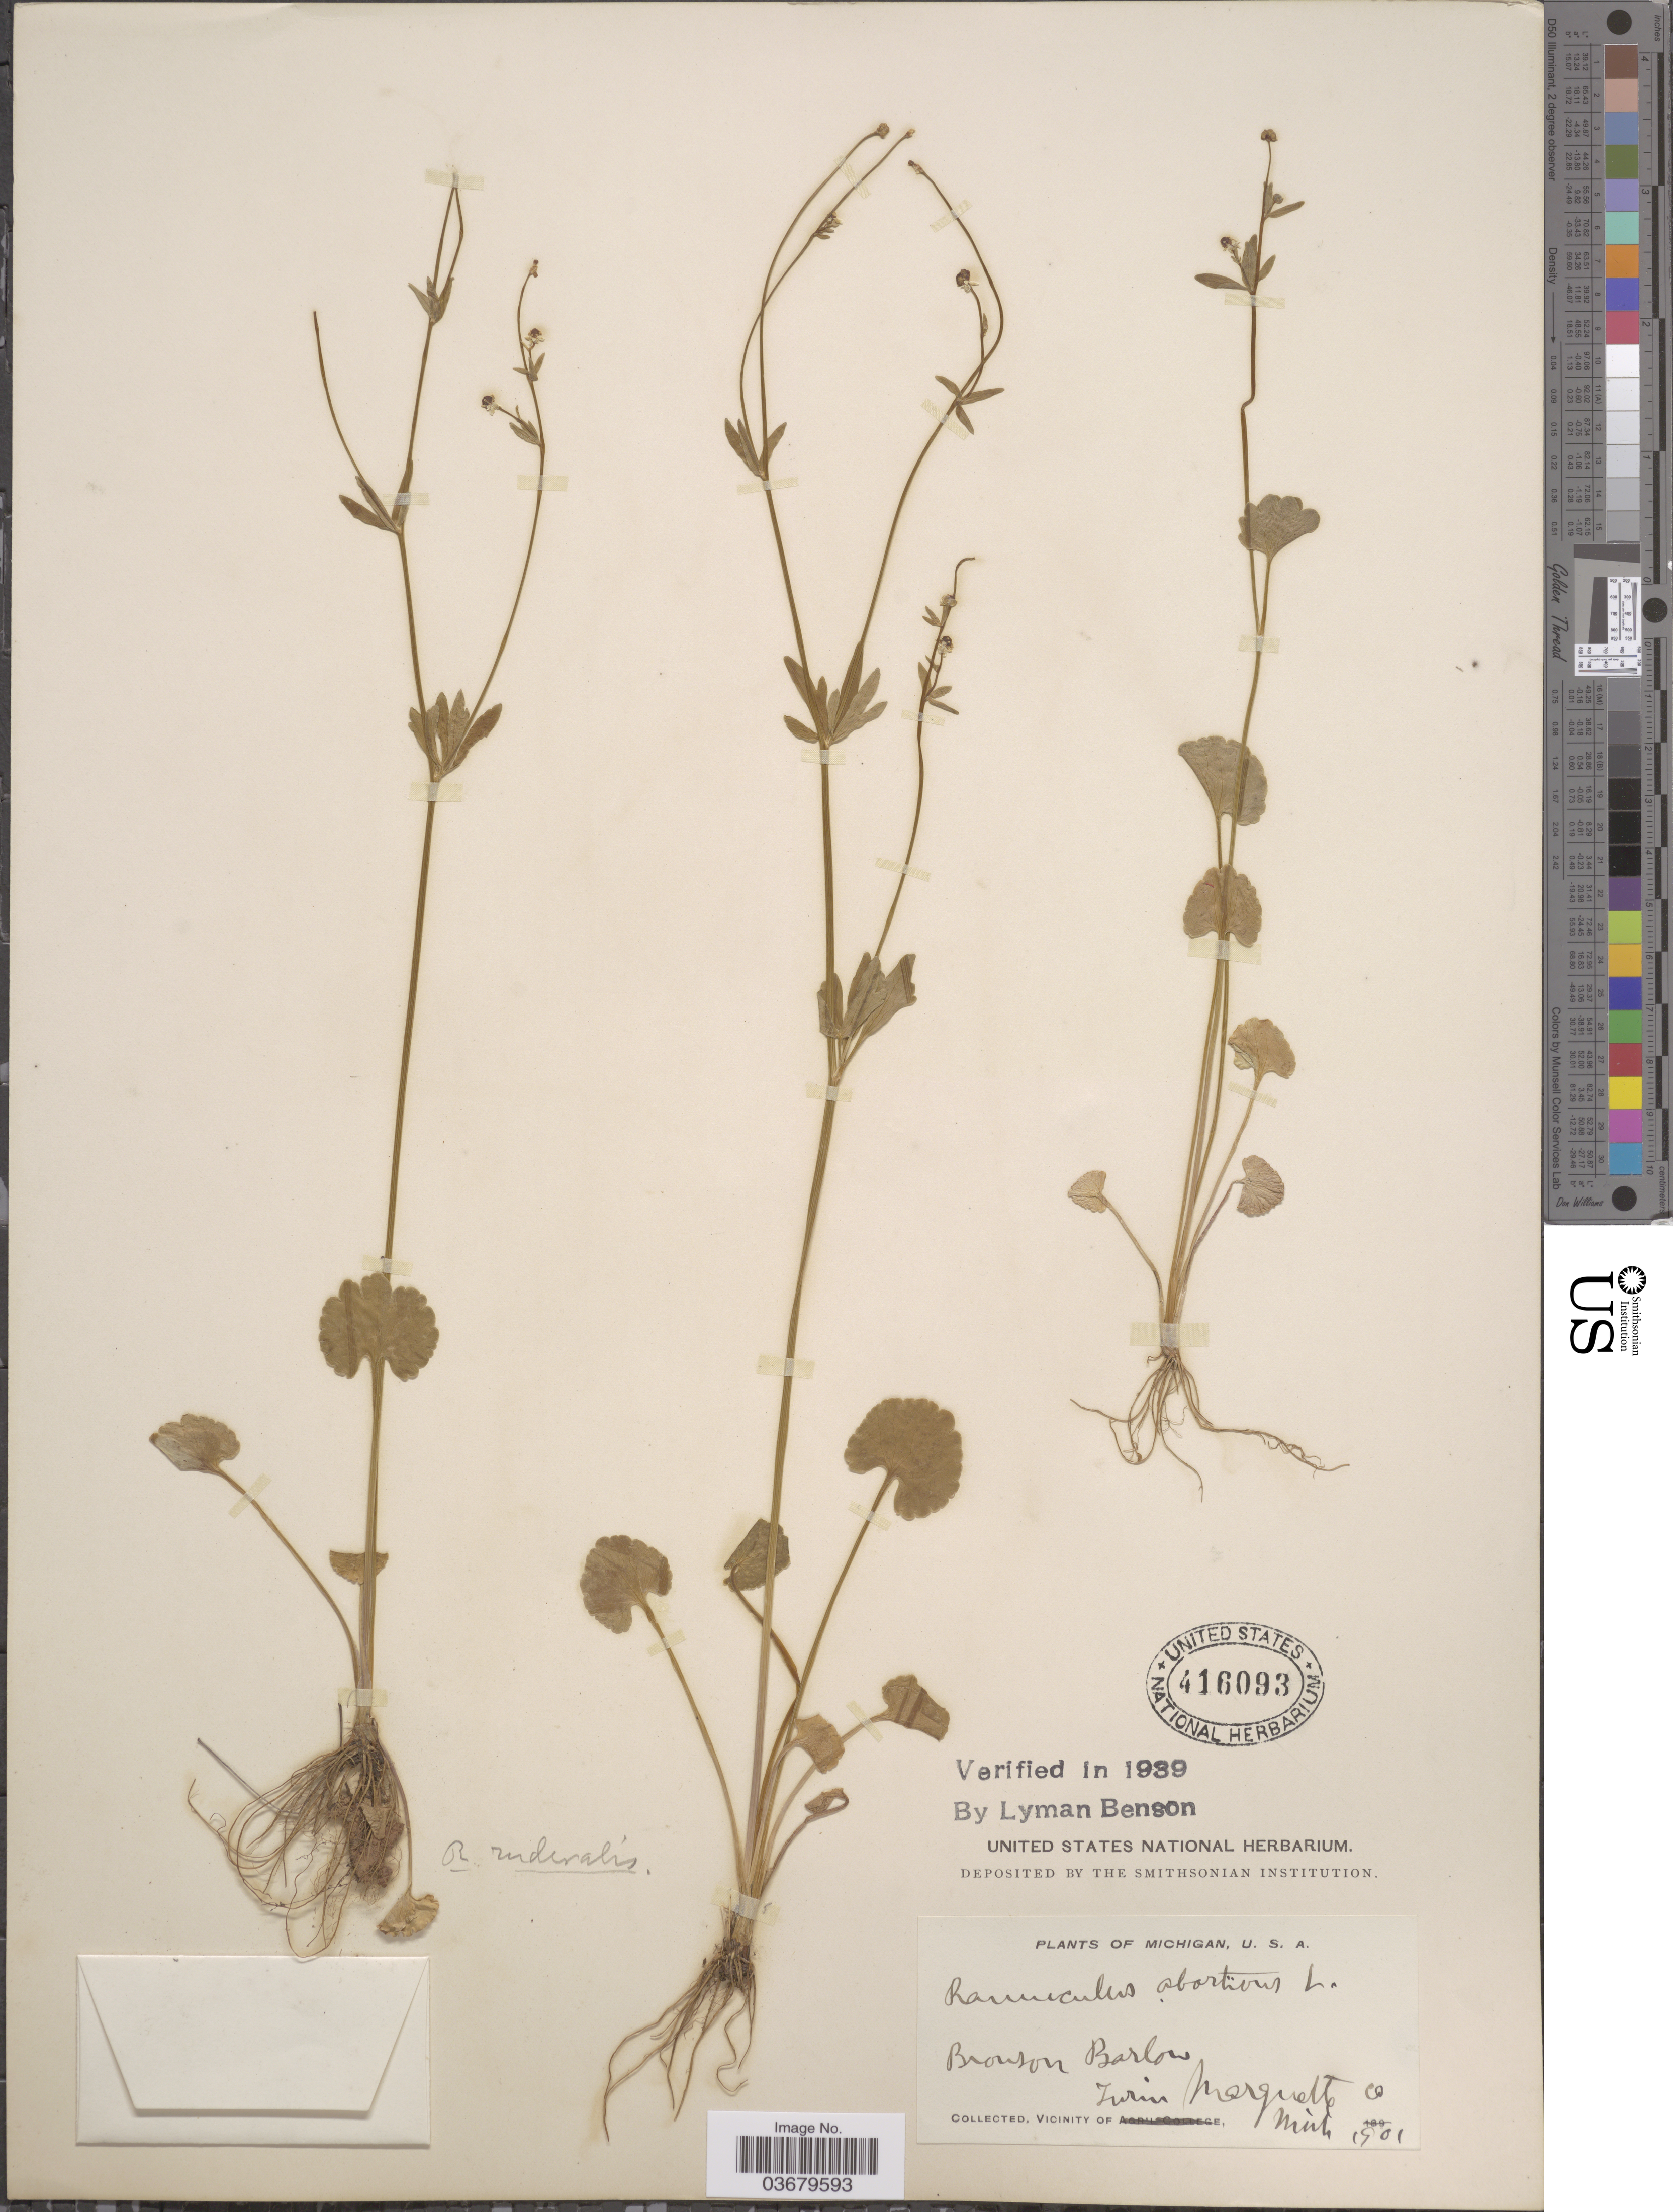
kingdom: Plantae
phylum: Tracheophyta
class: Magnoliopsida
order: Ranunculales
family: Ranunculaceae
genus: Ranunculus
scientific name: Ranunculus abortivus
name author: L.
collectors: Barlow, B.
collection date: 1901-03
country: United States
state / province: Michigan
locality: Twin Marquette Co.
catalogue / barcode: US 416093